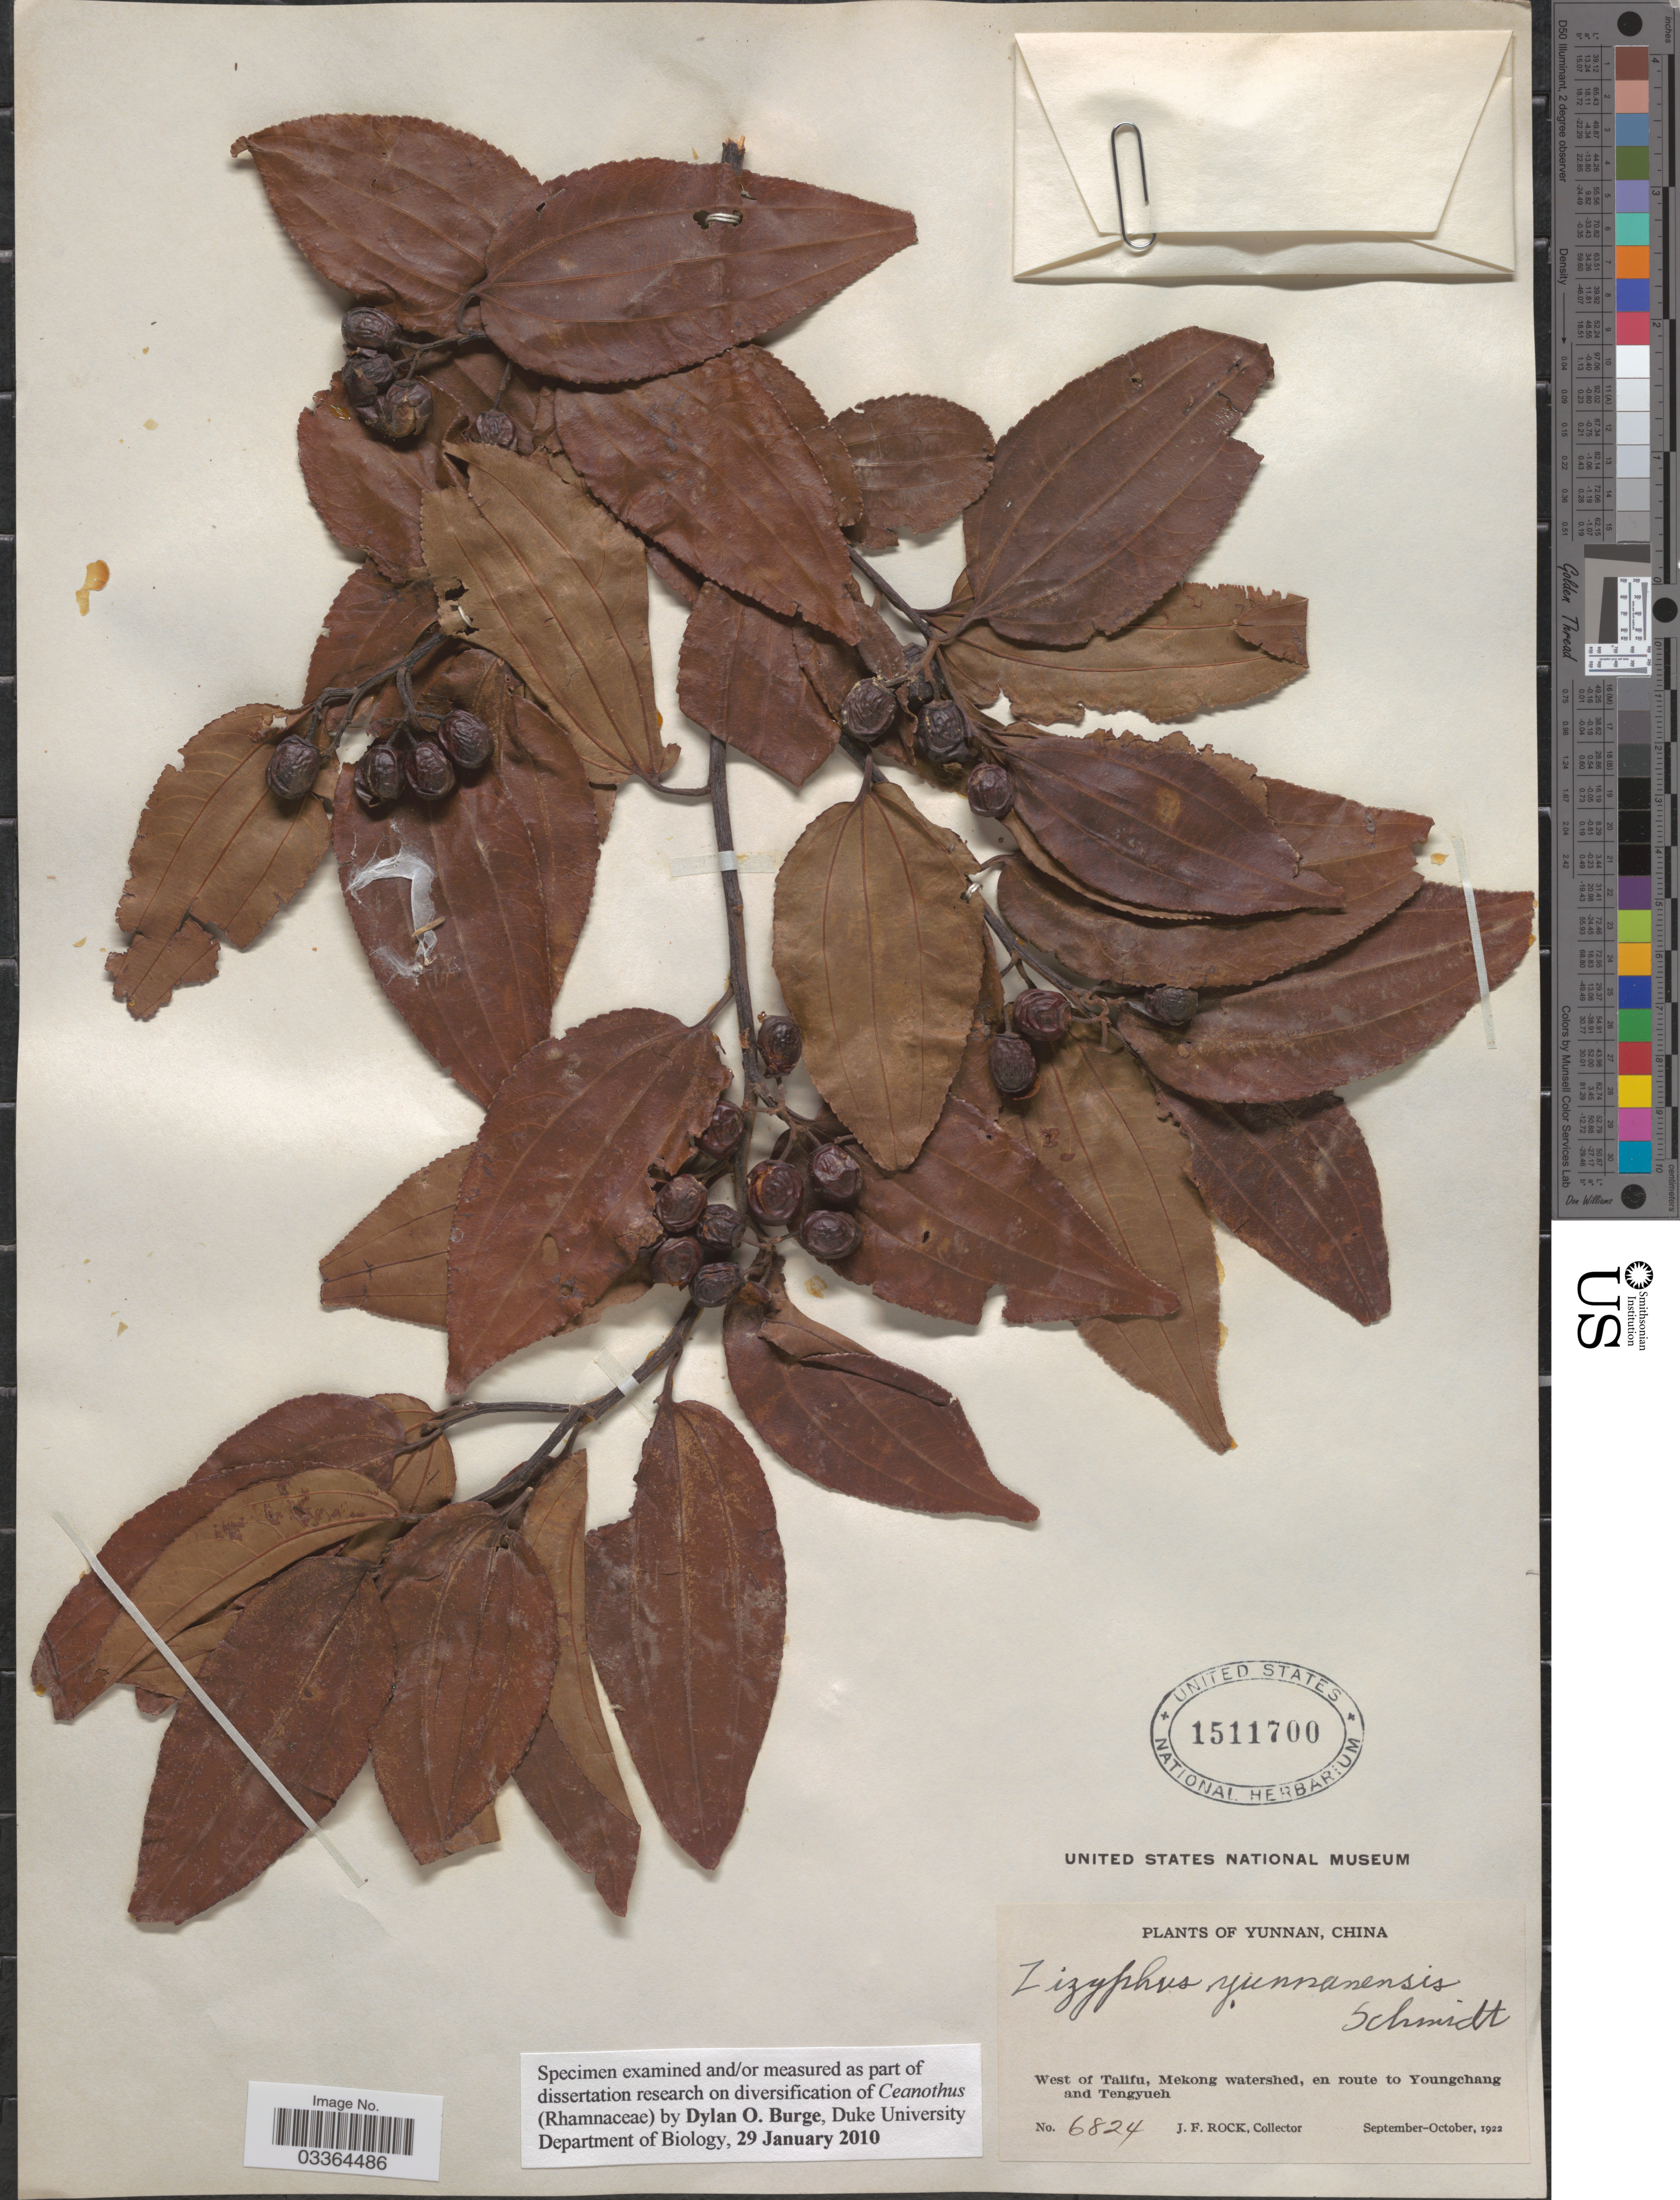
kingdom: Plantae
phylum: Tracheophyta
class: Magnoliopsida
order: Rosales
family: Rhamnaceae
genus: Ziziphus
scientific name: Ziziphus yunnanensis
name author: C.K. Schneid.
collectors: J. Rock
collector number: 6824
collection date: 1922-09/1922-10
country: China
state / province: Yunnan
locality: West of Talifu, Mekong watershed, en route to Youngchang and Tengyueh.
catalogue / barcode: US 1511700